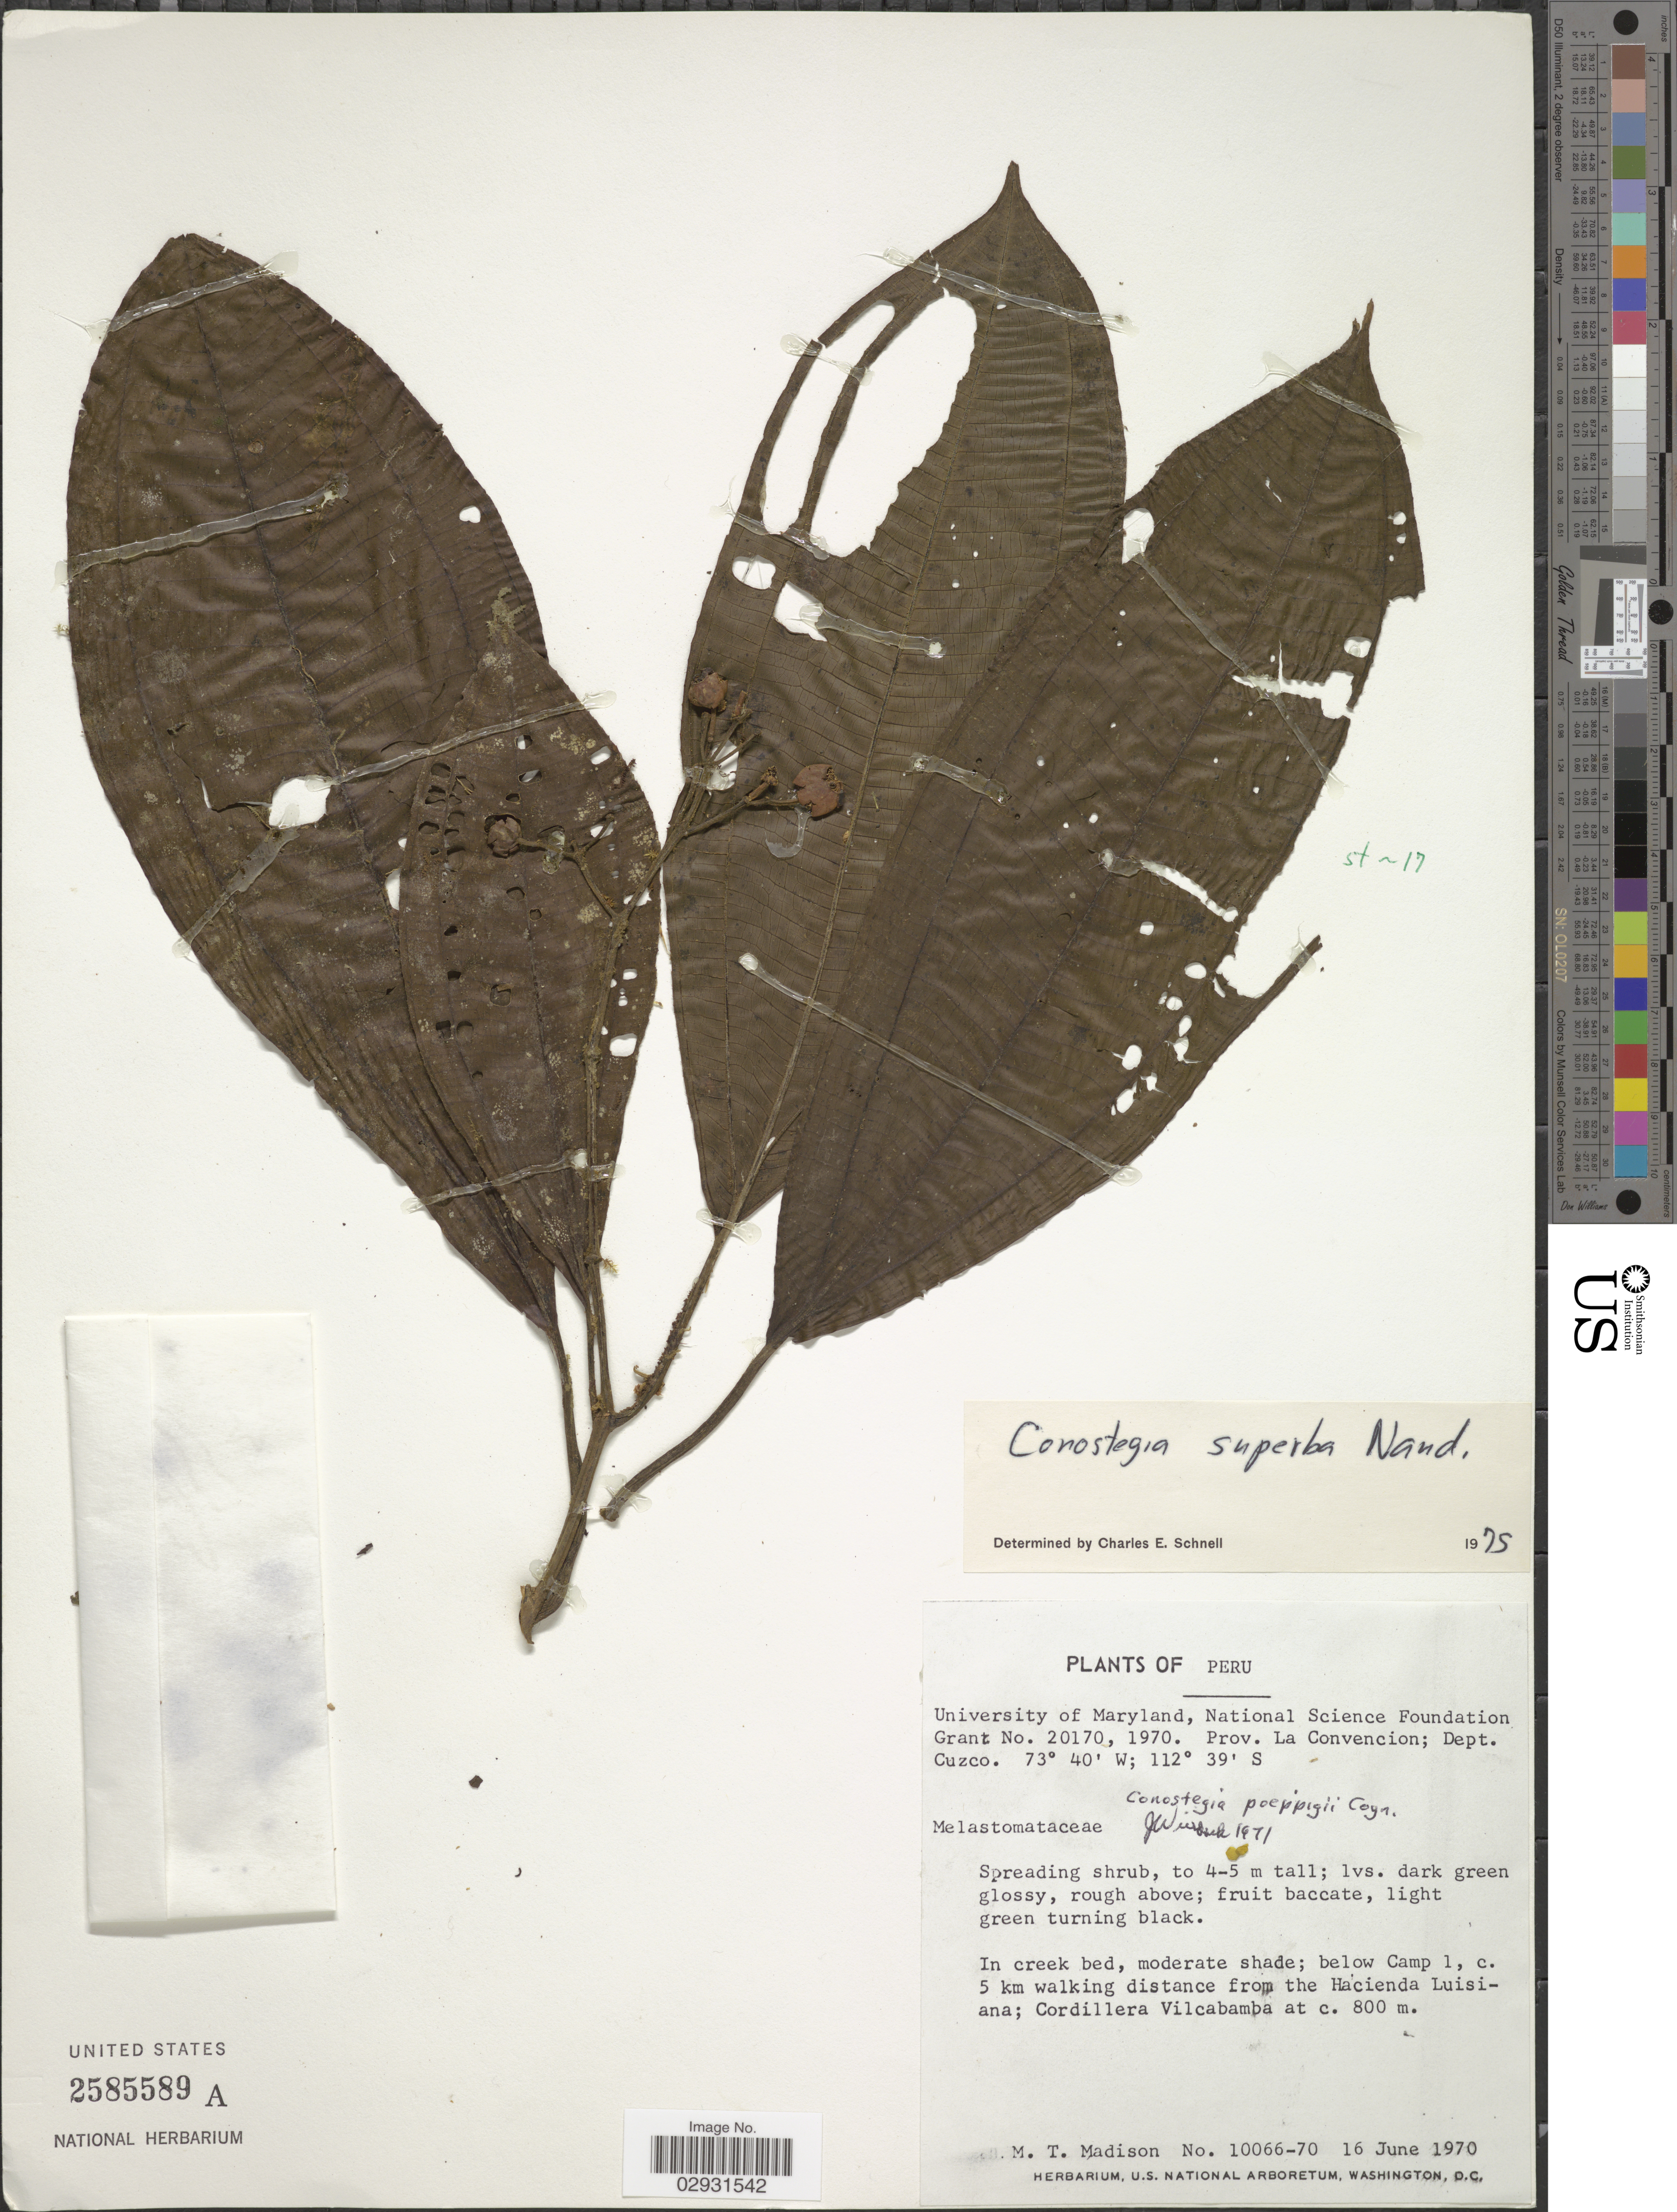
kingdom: Plantae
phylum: Tracheophyta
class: Magnoliopsida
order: Myrtales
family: Melastomataceae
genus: Conostegia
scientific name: Conostegia superba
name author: Naudin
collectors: M. T. Madison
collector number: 10066-70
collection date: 1970-06-16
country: Peru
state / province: Cusco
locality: Prov. La Convencion; Dept. Cuzco. below Camp 1, c. 5 km walking distance from the Hacienda Luisiana; Cordillera Vilcabamba.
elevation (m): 800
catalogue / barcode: US 2585589A